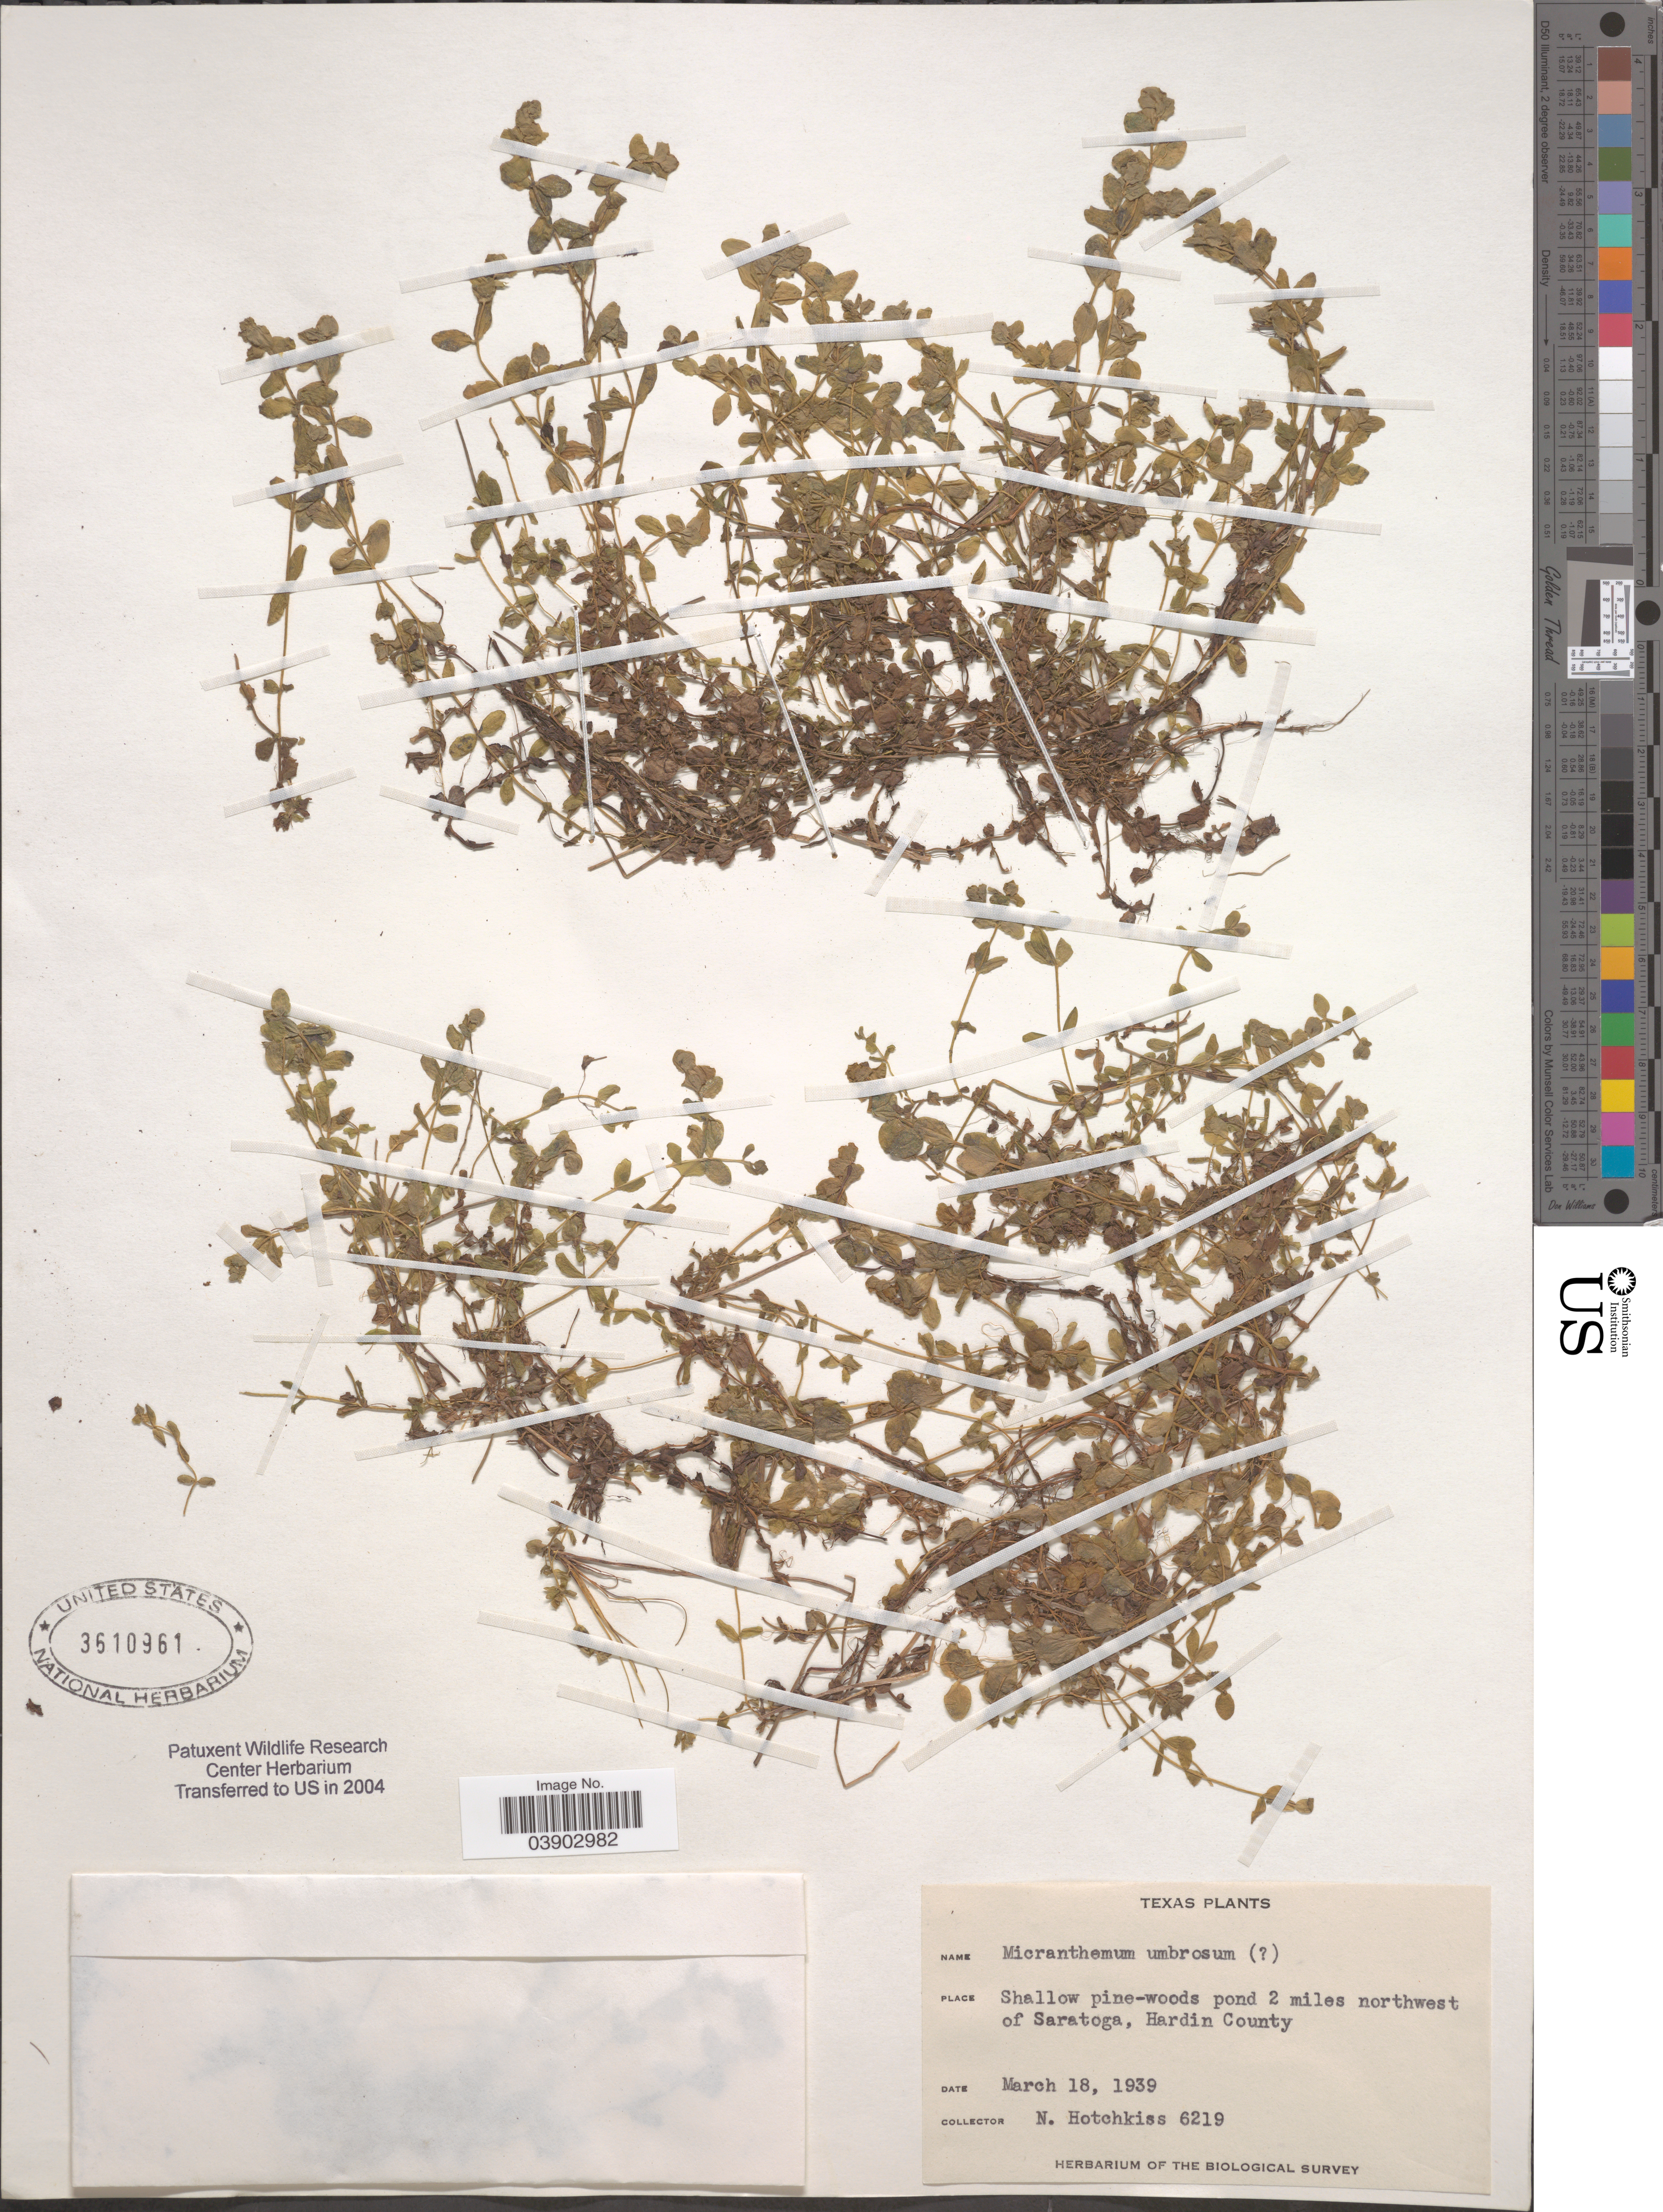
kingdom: Plantae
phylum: Tracheophyta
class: Magnoliopsida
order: Lamiales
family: Linderniaceae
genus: Micranthemum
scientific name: Micranthemum umbrosum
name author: (J.F. Gmel.) S.F. Blake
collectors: N. Hotchkiss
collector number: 6219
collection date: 1939-03-18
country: United States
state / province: Texas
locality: Pond 2 miles northwest of Saratoga, Hardin County.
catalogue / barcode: US 3610961